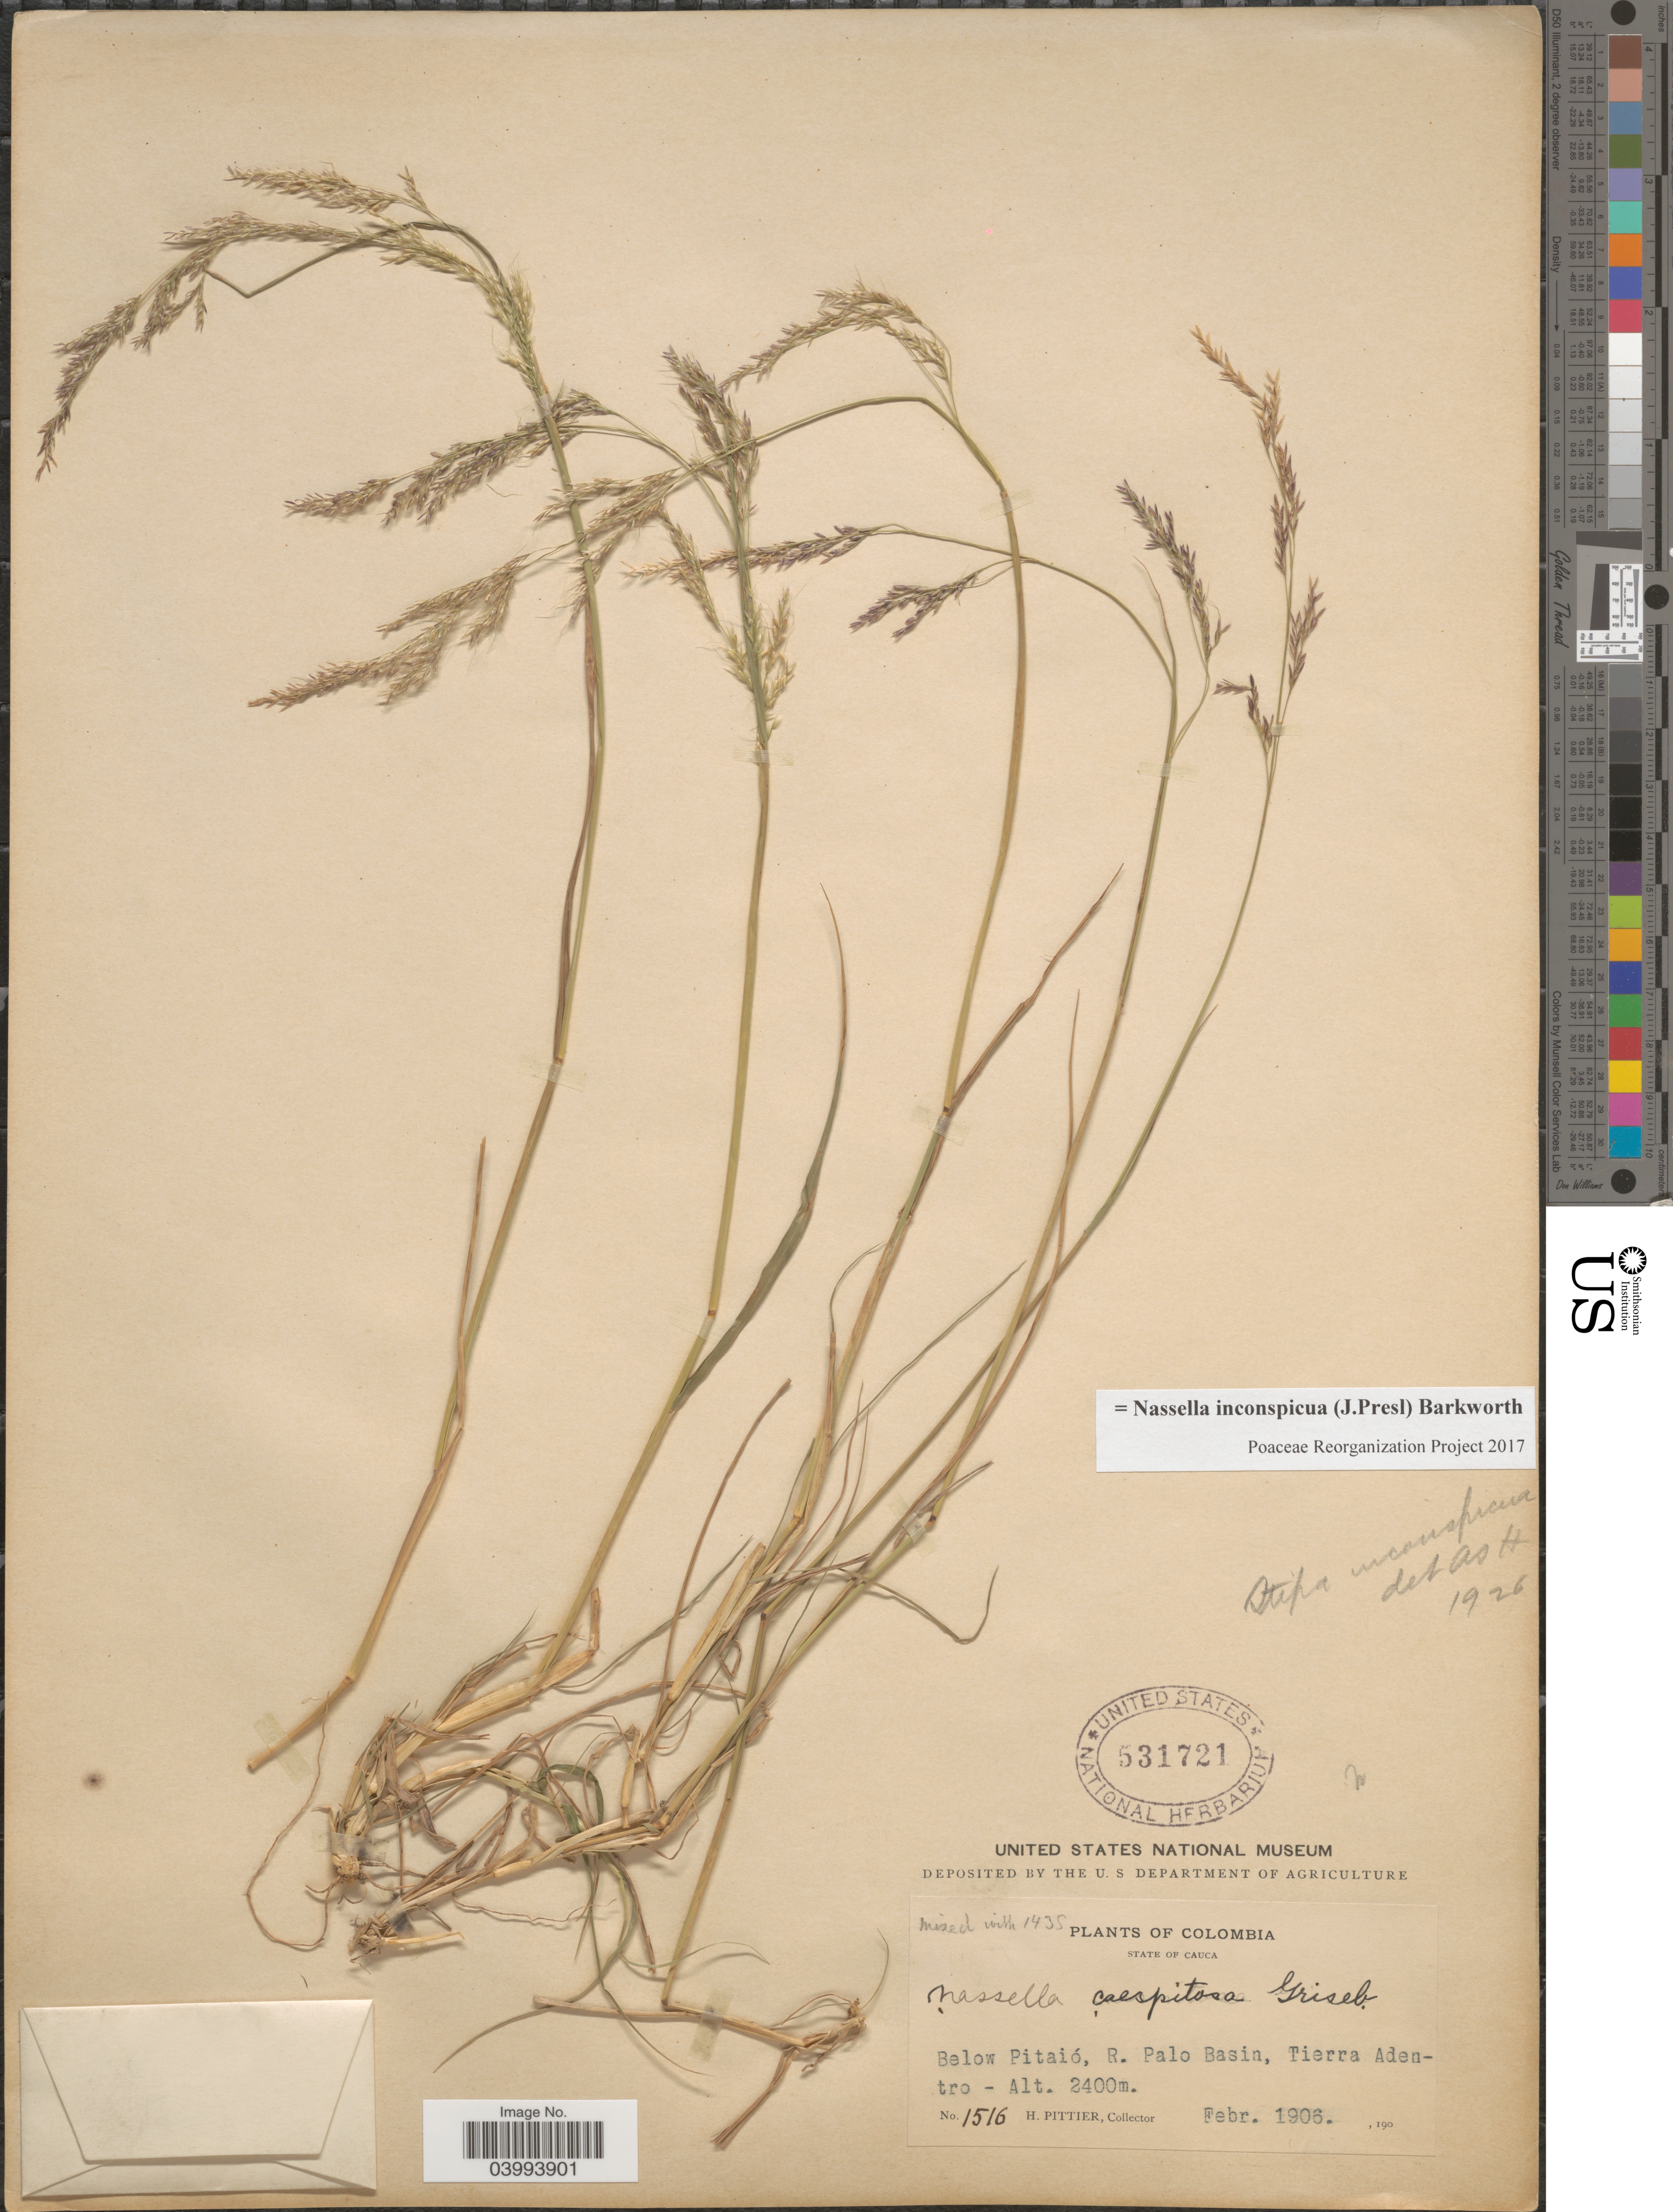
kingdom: Plantae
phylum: Tracheophyta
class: Liliopsida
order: Poales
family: Poaceae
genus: Nassella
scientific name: Nassella inconspicua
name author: (J. Presl) Barkworth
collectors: H. F. Pittier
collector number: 1516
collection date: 1906-02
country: Colombia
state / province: Cauca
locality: Below Pitaió, R. Palo Basin, Tierra Adentro.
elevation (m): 2400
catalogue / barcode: US 531721